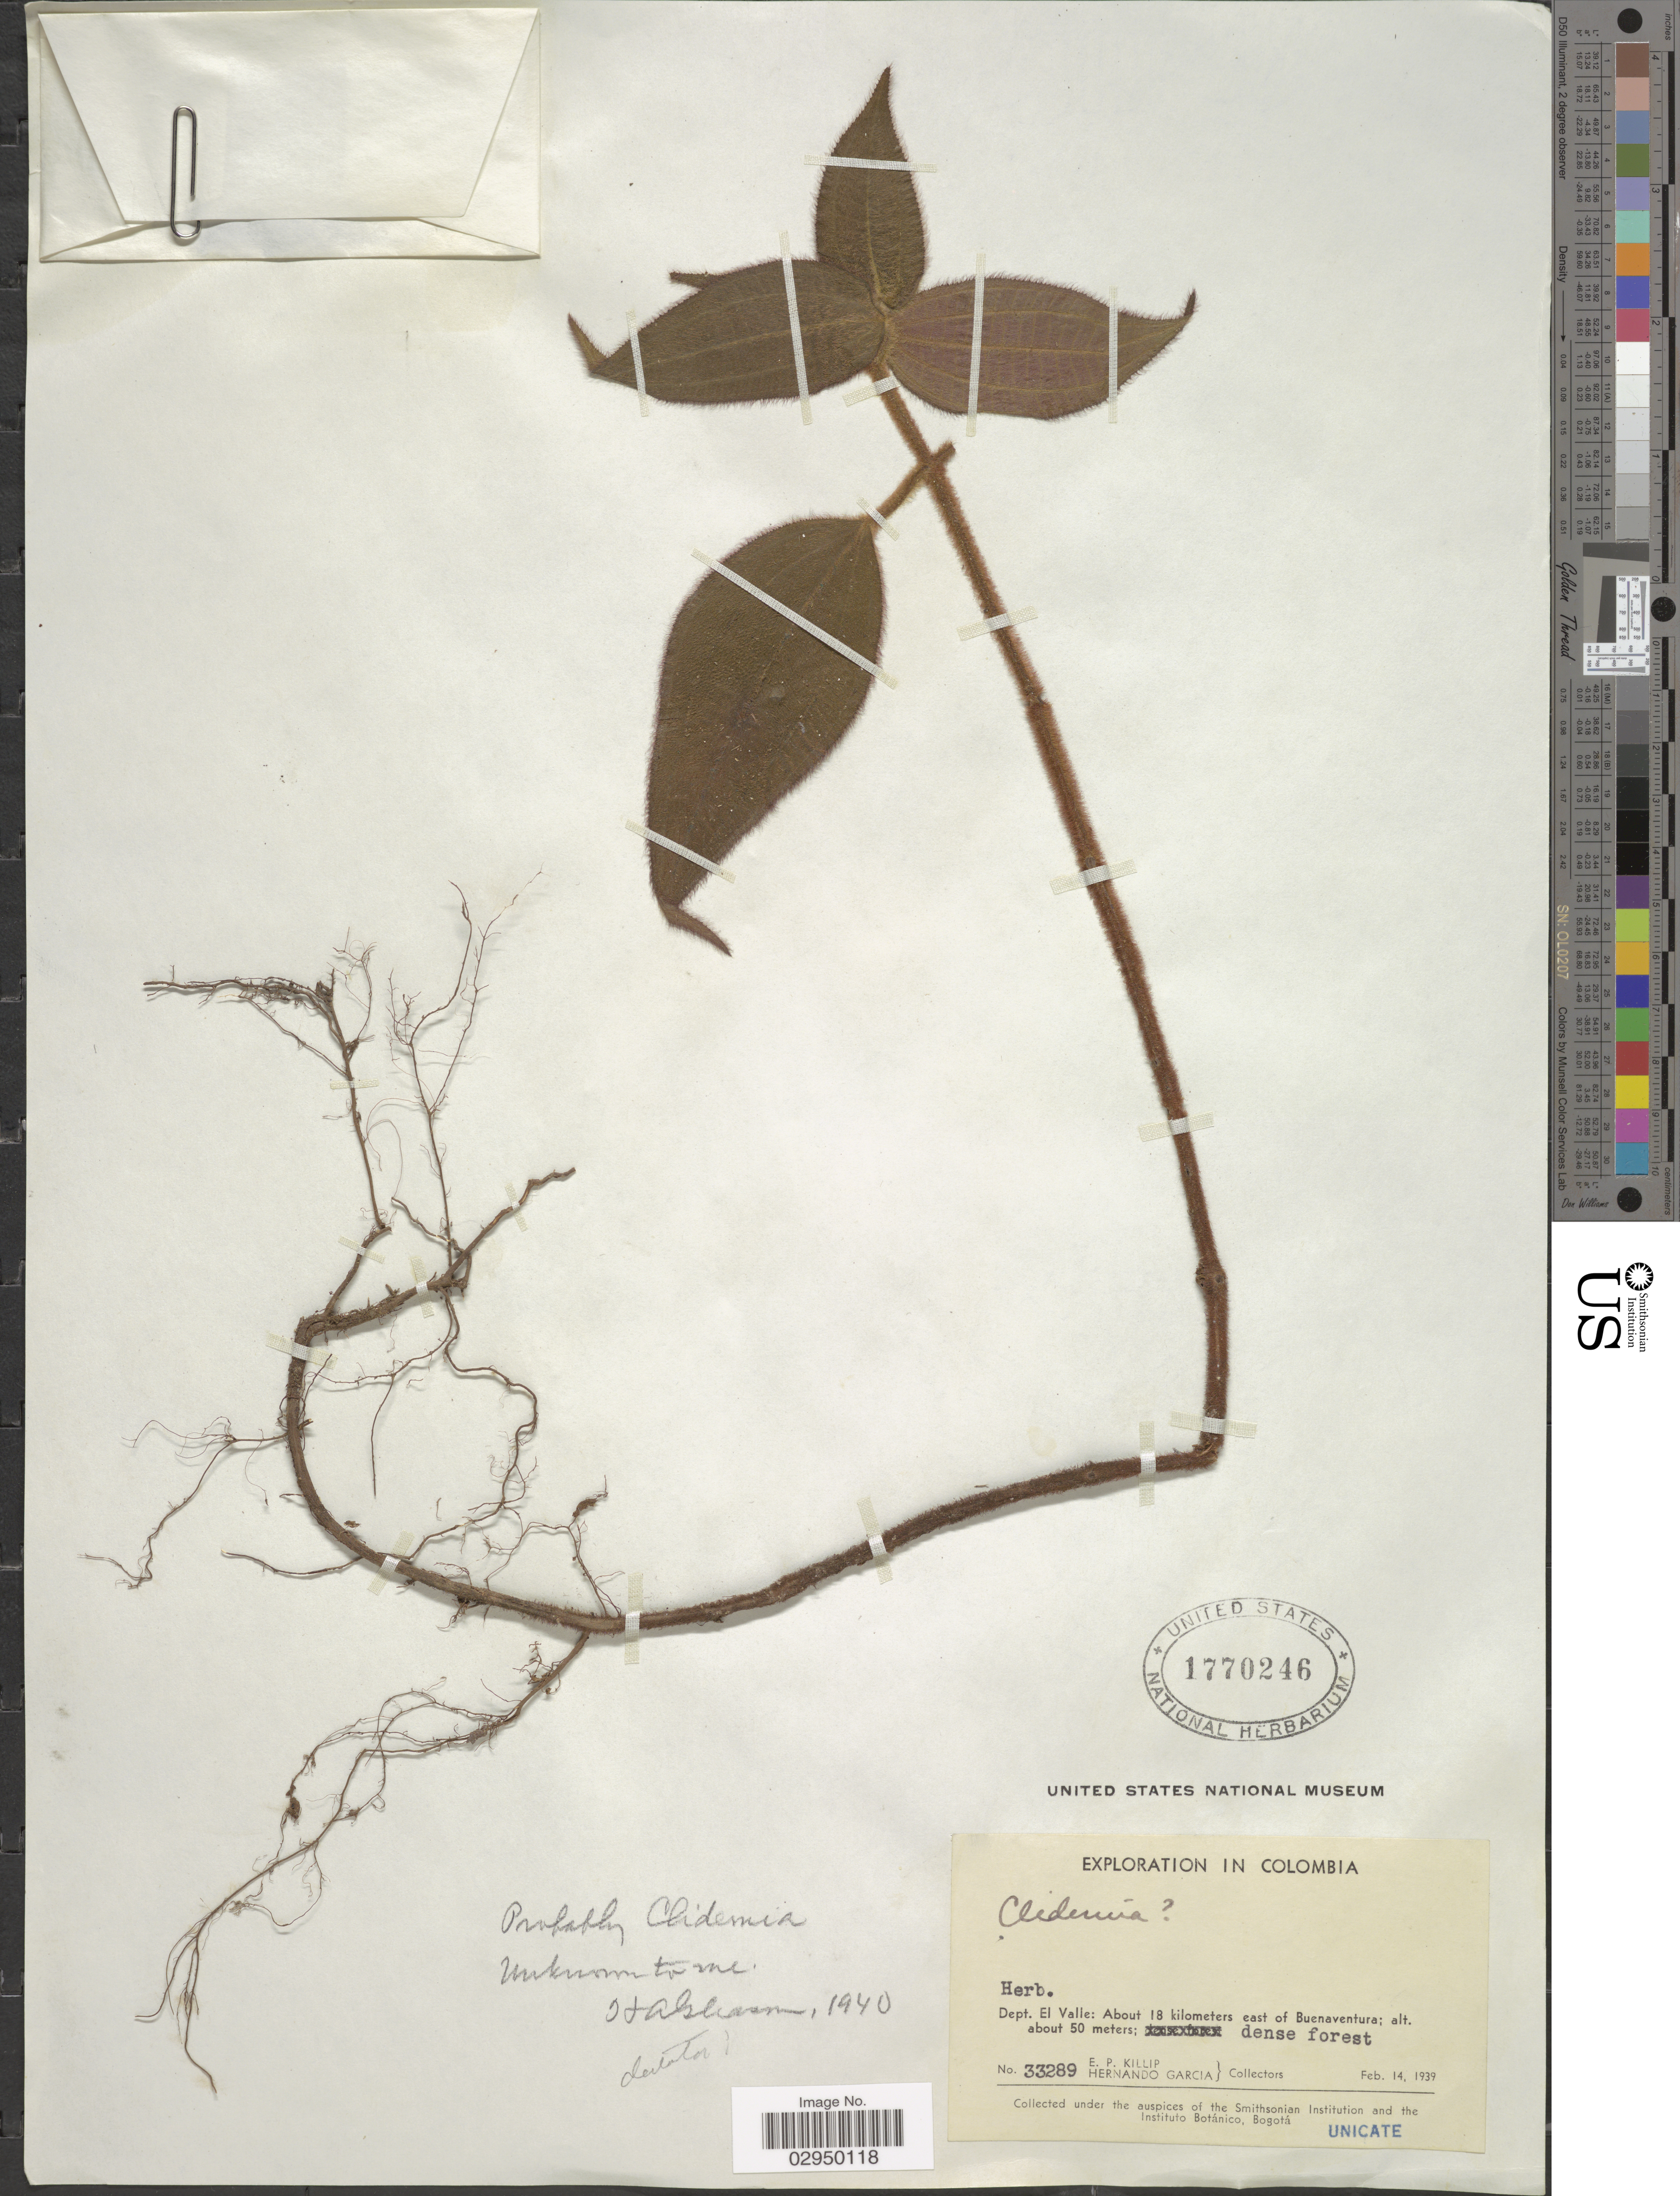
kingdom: Plantae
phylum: Tracheophyta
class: Magnoliopsida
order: Myrtales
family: Melastomataceae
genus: Clidemia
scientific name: Clidemia sp.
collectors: E. P. Killip & H. Garcia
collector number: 33289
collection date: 1939-02-14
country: Colombia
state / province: Valle del Cauca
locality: Dept. El Valle: About 18 kilometers east of Buenaventura.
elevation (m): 50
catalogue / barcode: US 1770246